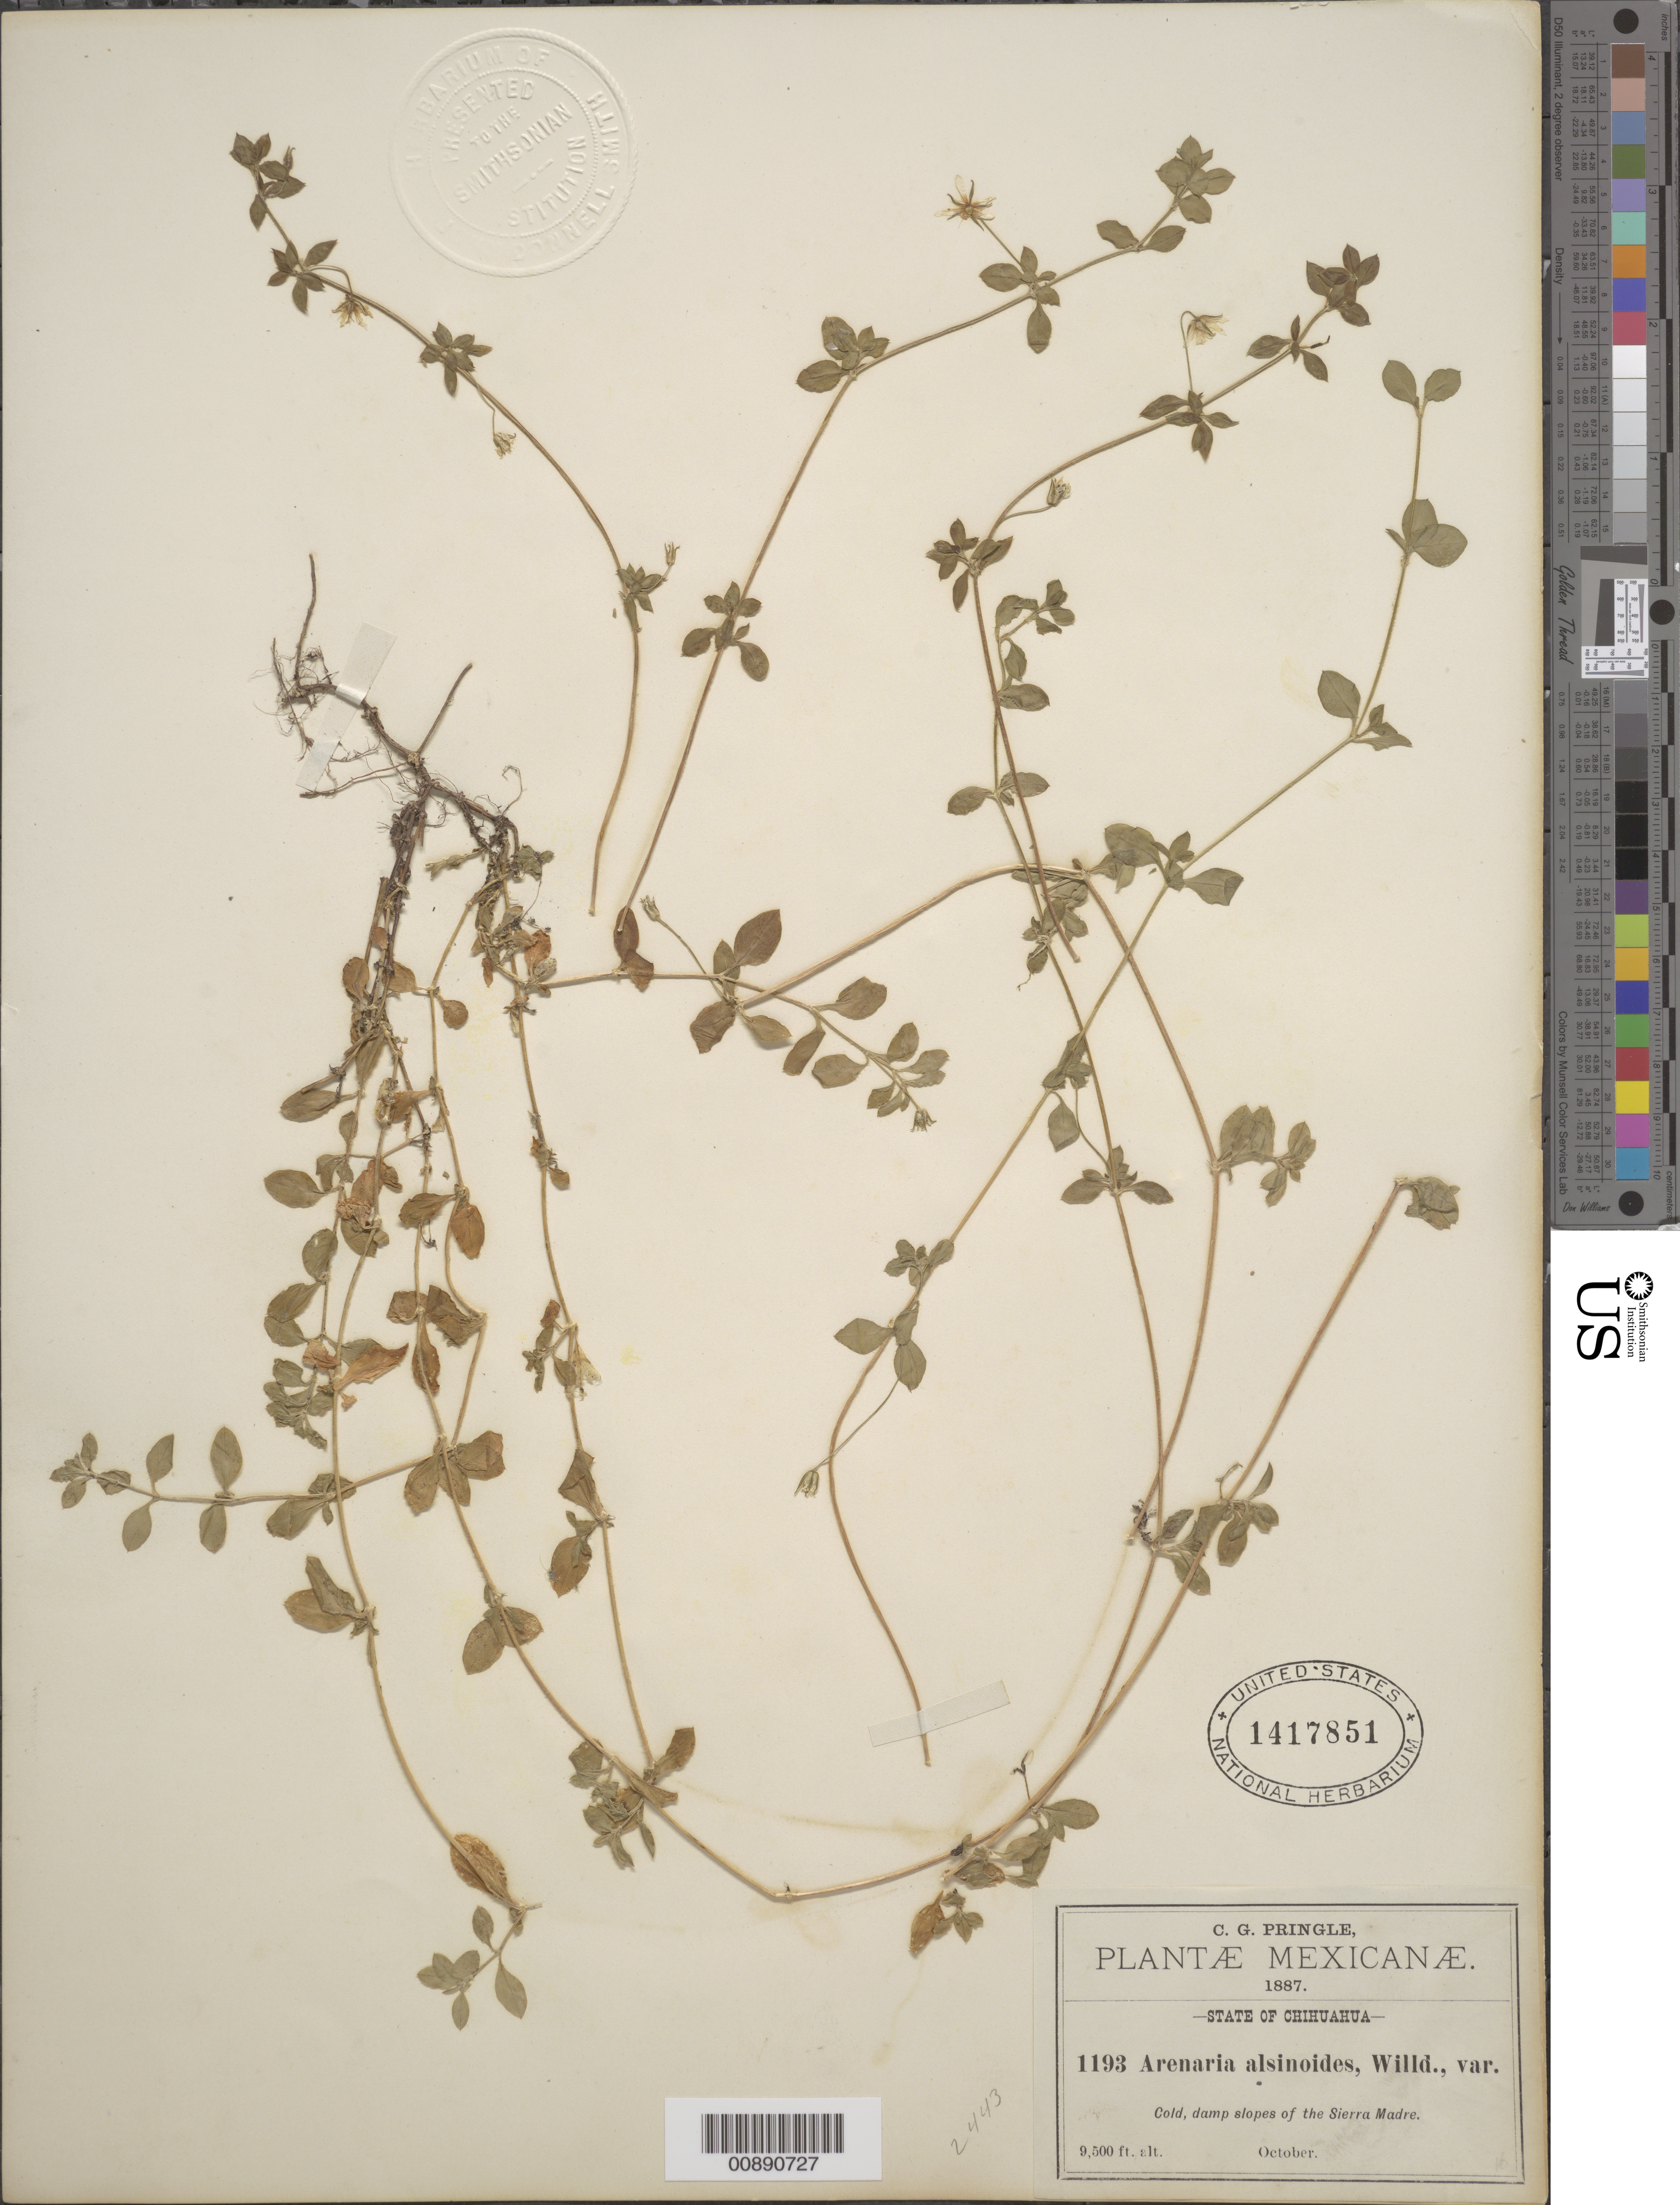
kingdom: Plantae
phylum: Tracheophyta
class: Magnoliopsida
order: Caryophyllales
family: Caryophyllaceae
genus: Arenaria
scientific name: Arenaria alsinoides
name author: Willd. ex Schltdl.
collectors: C. G. Pringle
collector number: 1193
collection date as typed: Oct 1887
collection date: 1887-10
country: Mexico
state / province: Chihuahua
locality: Sierra Madre, Chihuahua.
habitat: Cold, damp slopes of Sierra.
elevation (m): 2896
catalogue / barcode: US 1417851